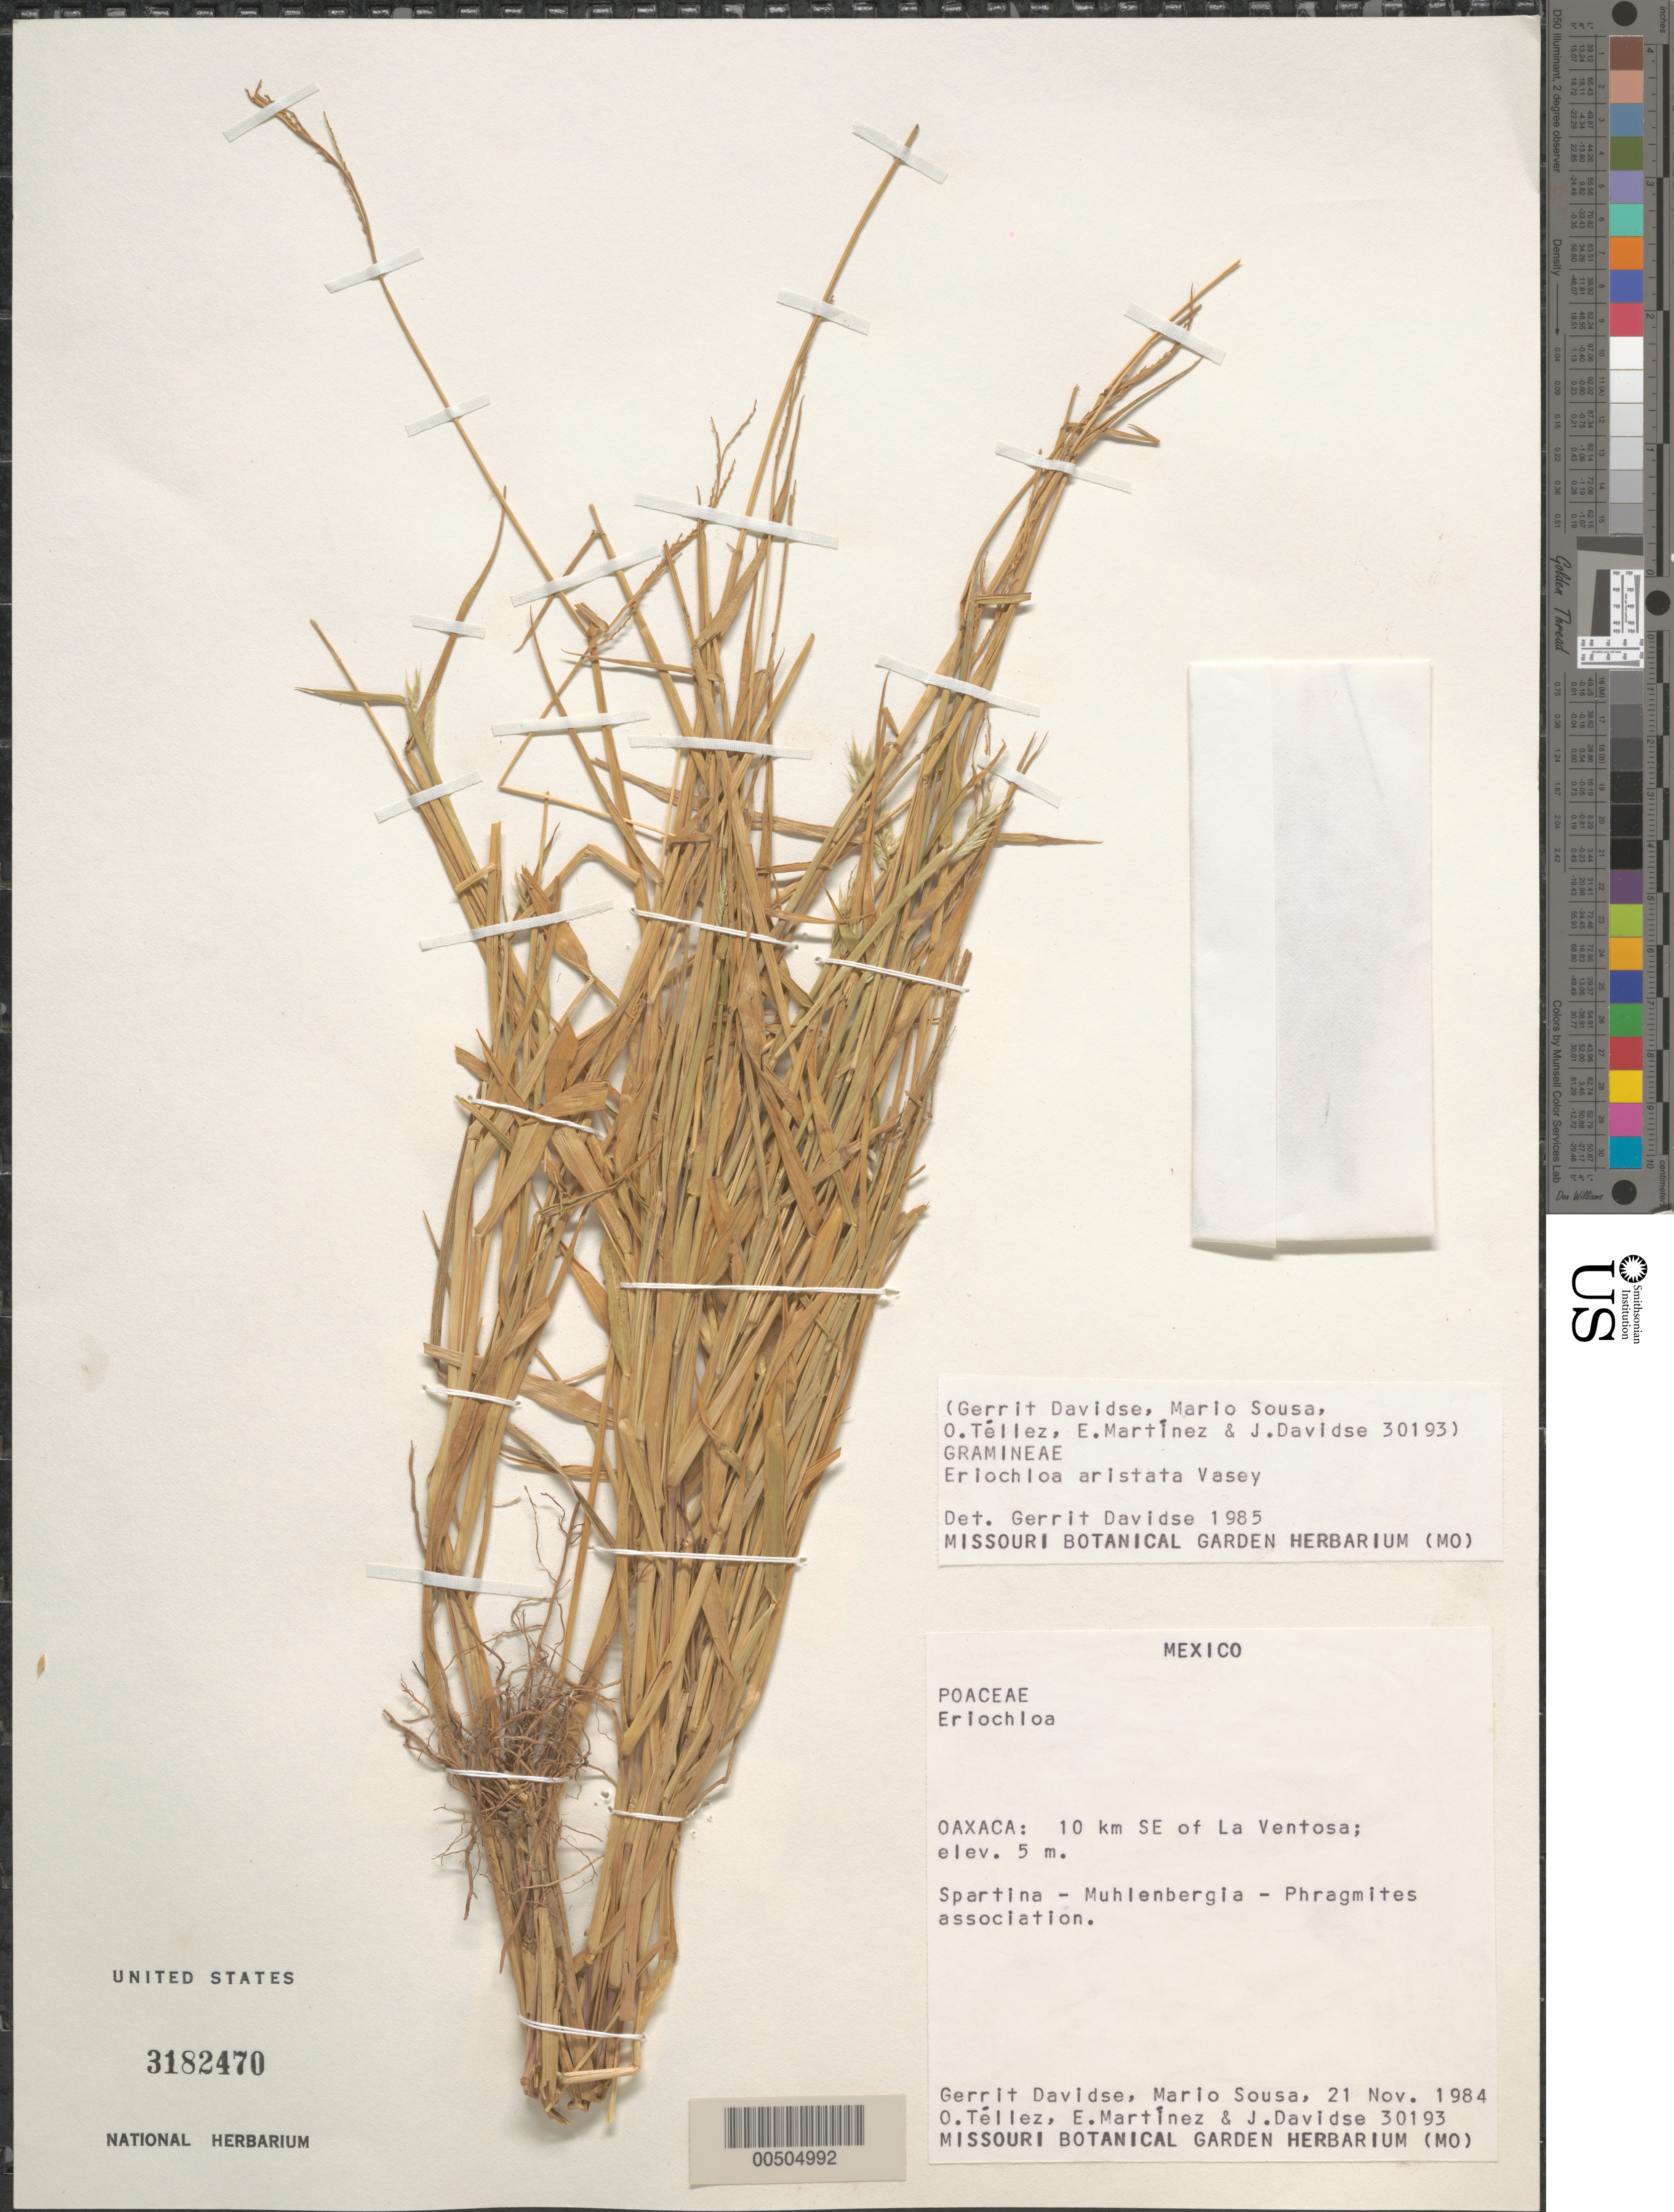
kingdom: Plantae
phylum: Tracheophyta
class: Liliopsida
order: Poales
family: Poaceae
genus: Eriochloa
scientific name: Eriochloa aristata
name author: Vasey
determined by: Davidse, Gerrit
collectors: G. Davidse, M. Sousa S., O. Tellez & E. Martínez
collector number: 30193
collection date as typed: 21 Nov 1984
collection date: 1984-11-21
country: Mexico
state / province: Oaxaca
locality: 10 km SE of La Ventosa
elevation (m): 5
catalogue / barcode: US 3182470